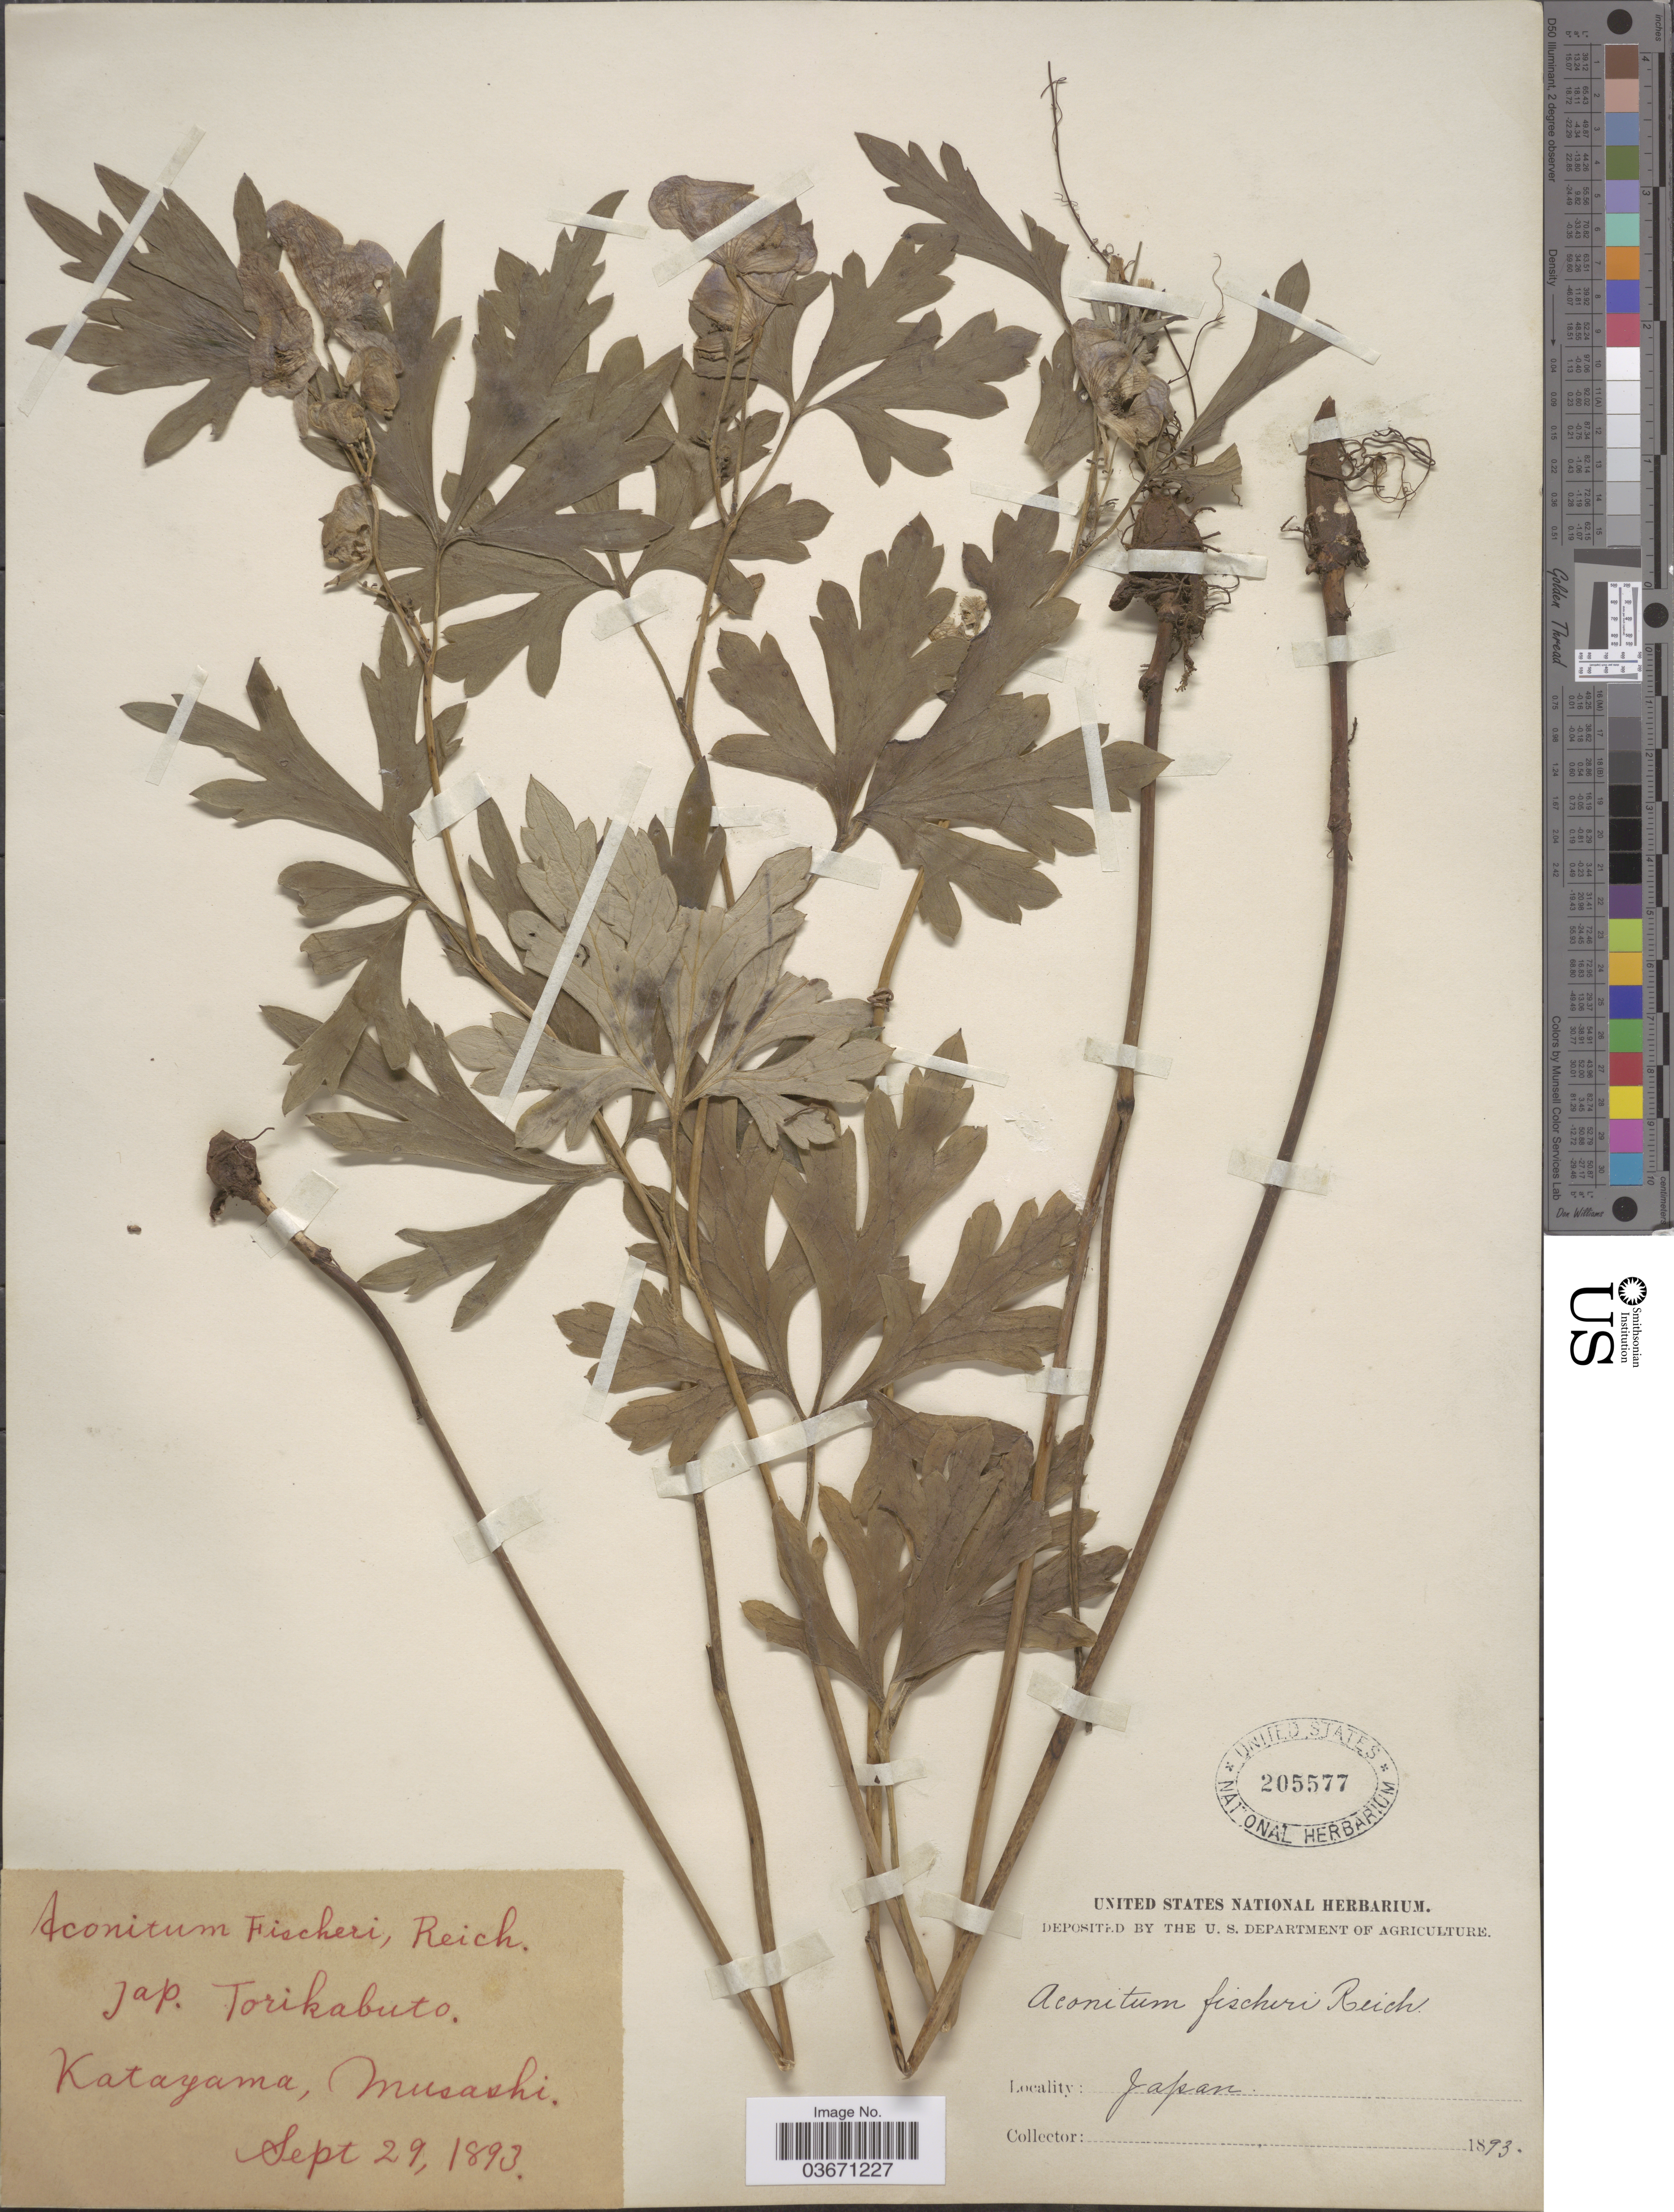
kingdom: Plantae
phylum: Tracheophyta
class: Magnoliopsida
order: Ranunculales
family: Ranunculaceae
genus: Aconitum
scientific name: Aconitum fischeri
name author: Rchb.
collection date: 1893-09-29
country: Japan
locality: Katayama, Musashi.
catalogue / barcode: US 205577